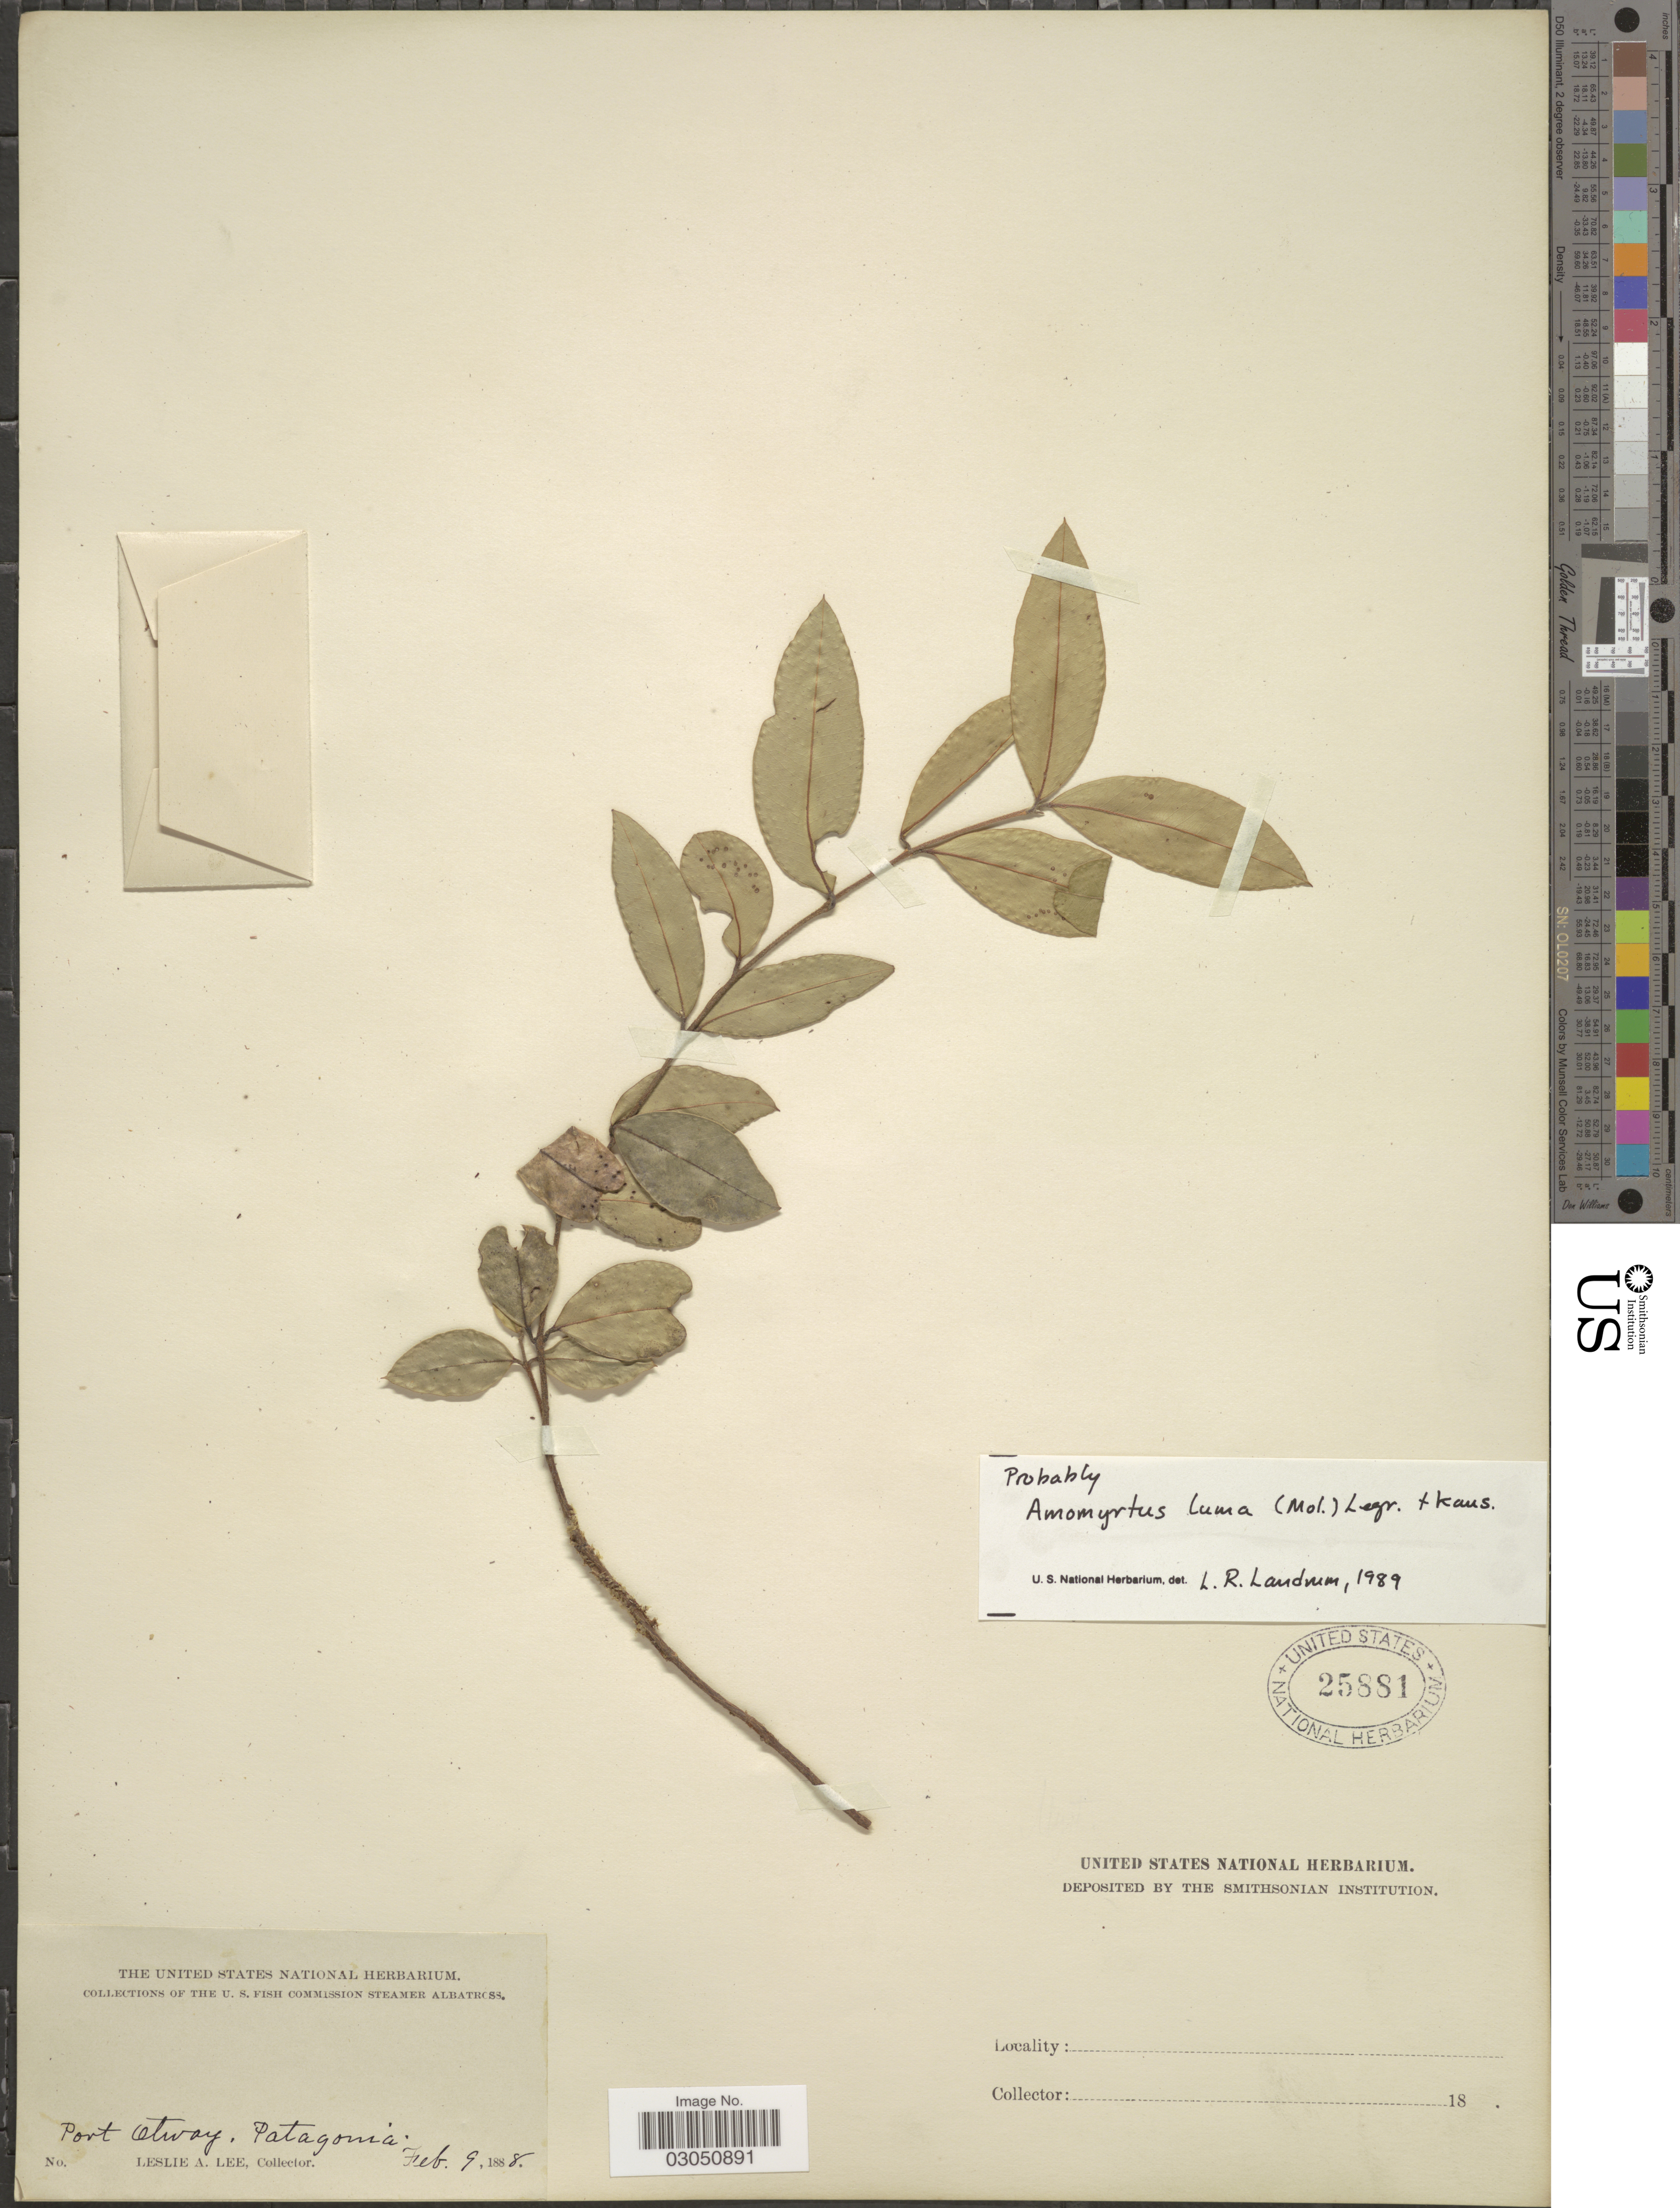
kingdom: Plantae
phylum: Tracheophyta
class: Magnoliopsida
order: Myrtales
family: Myrtaceae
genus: Amomyrtus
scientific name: Amomyrtus luma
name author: (Molina) D. Legrand & Kausel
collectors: L. Lee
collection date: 1888-02-09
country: Chile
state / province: Aisén (XI)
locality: Port Otway, Patagonia.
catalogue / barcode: US 25881